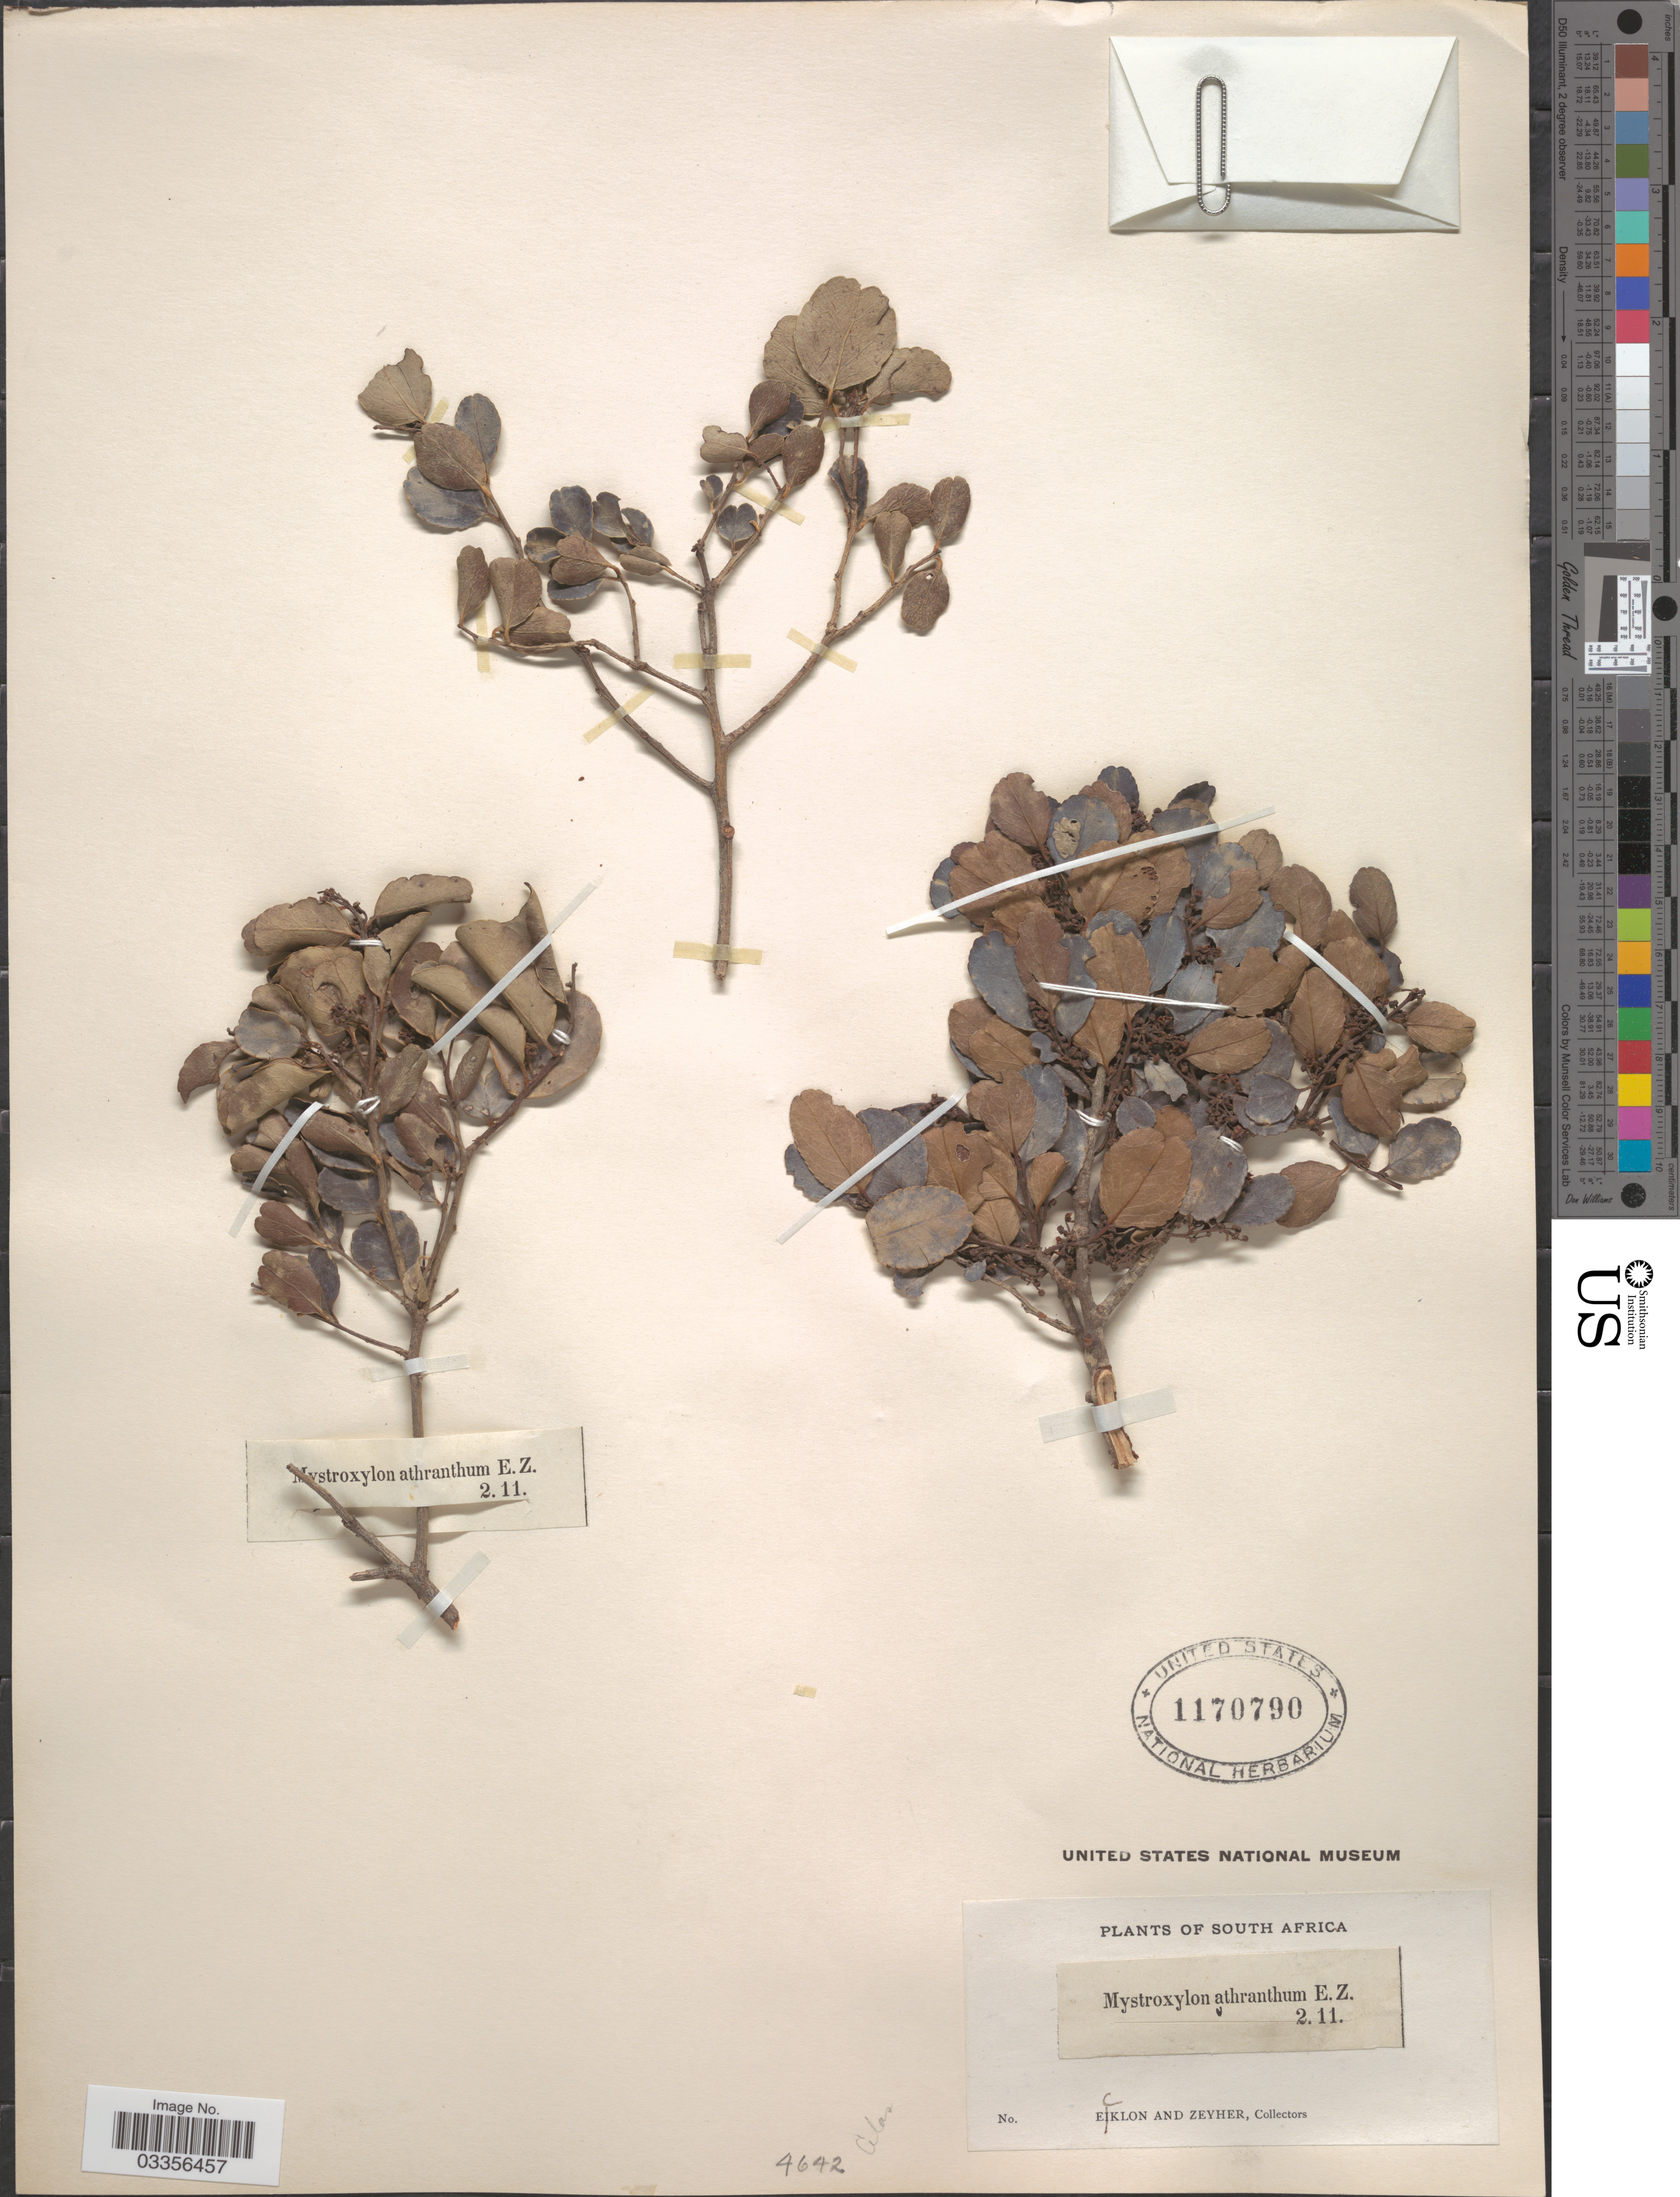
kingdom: Plantae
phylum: Tracheophyta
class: Magnoliopsida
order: Celastrales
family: Celastraceae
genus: Mystroxylon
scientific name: Mystroxylon athranthum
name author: Eckl. & Zeyh.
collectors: -. Ecklon & -. Zeyher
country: South Africa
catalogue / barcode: US 1170790